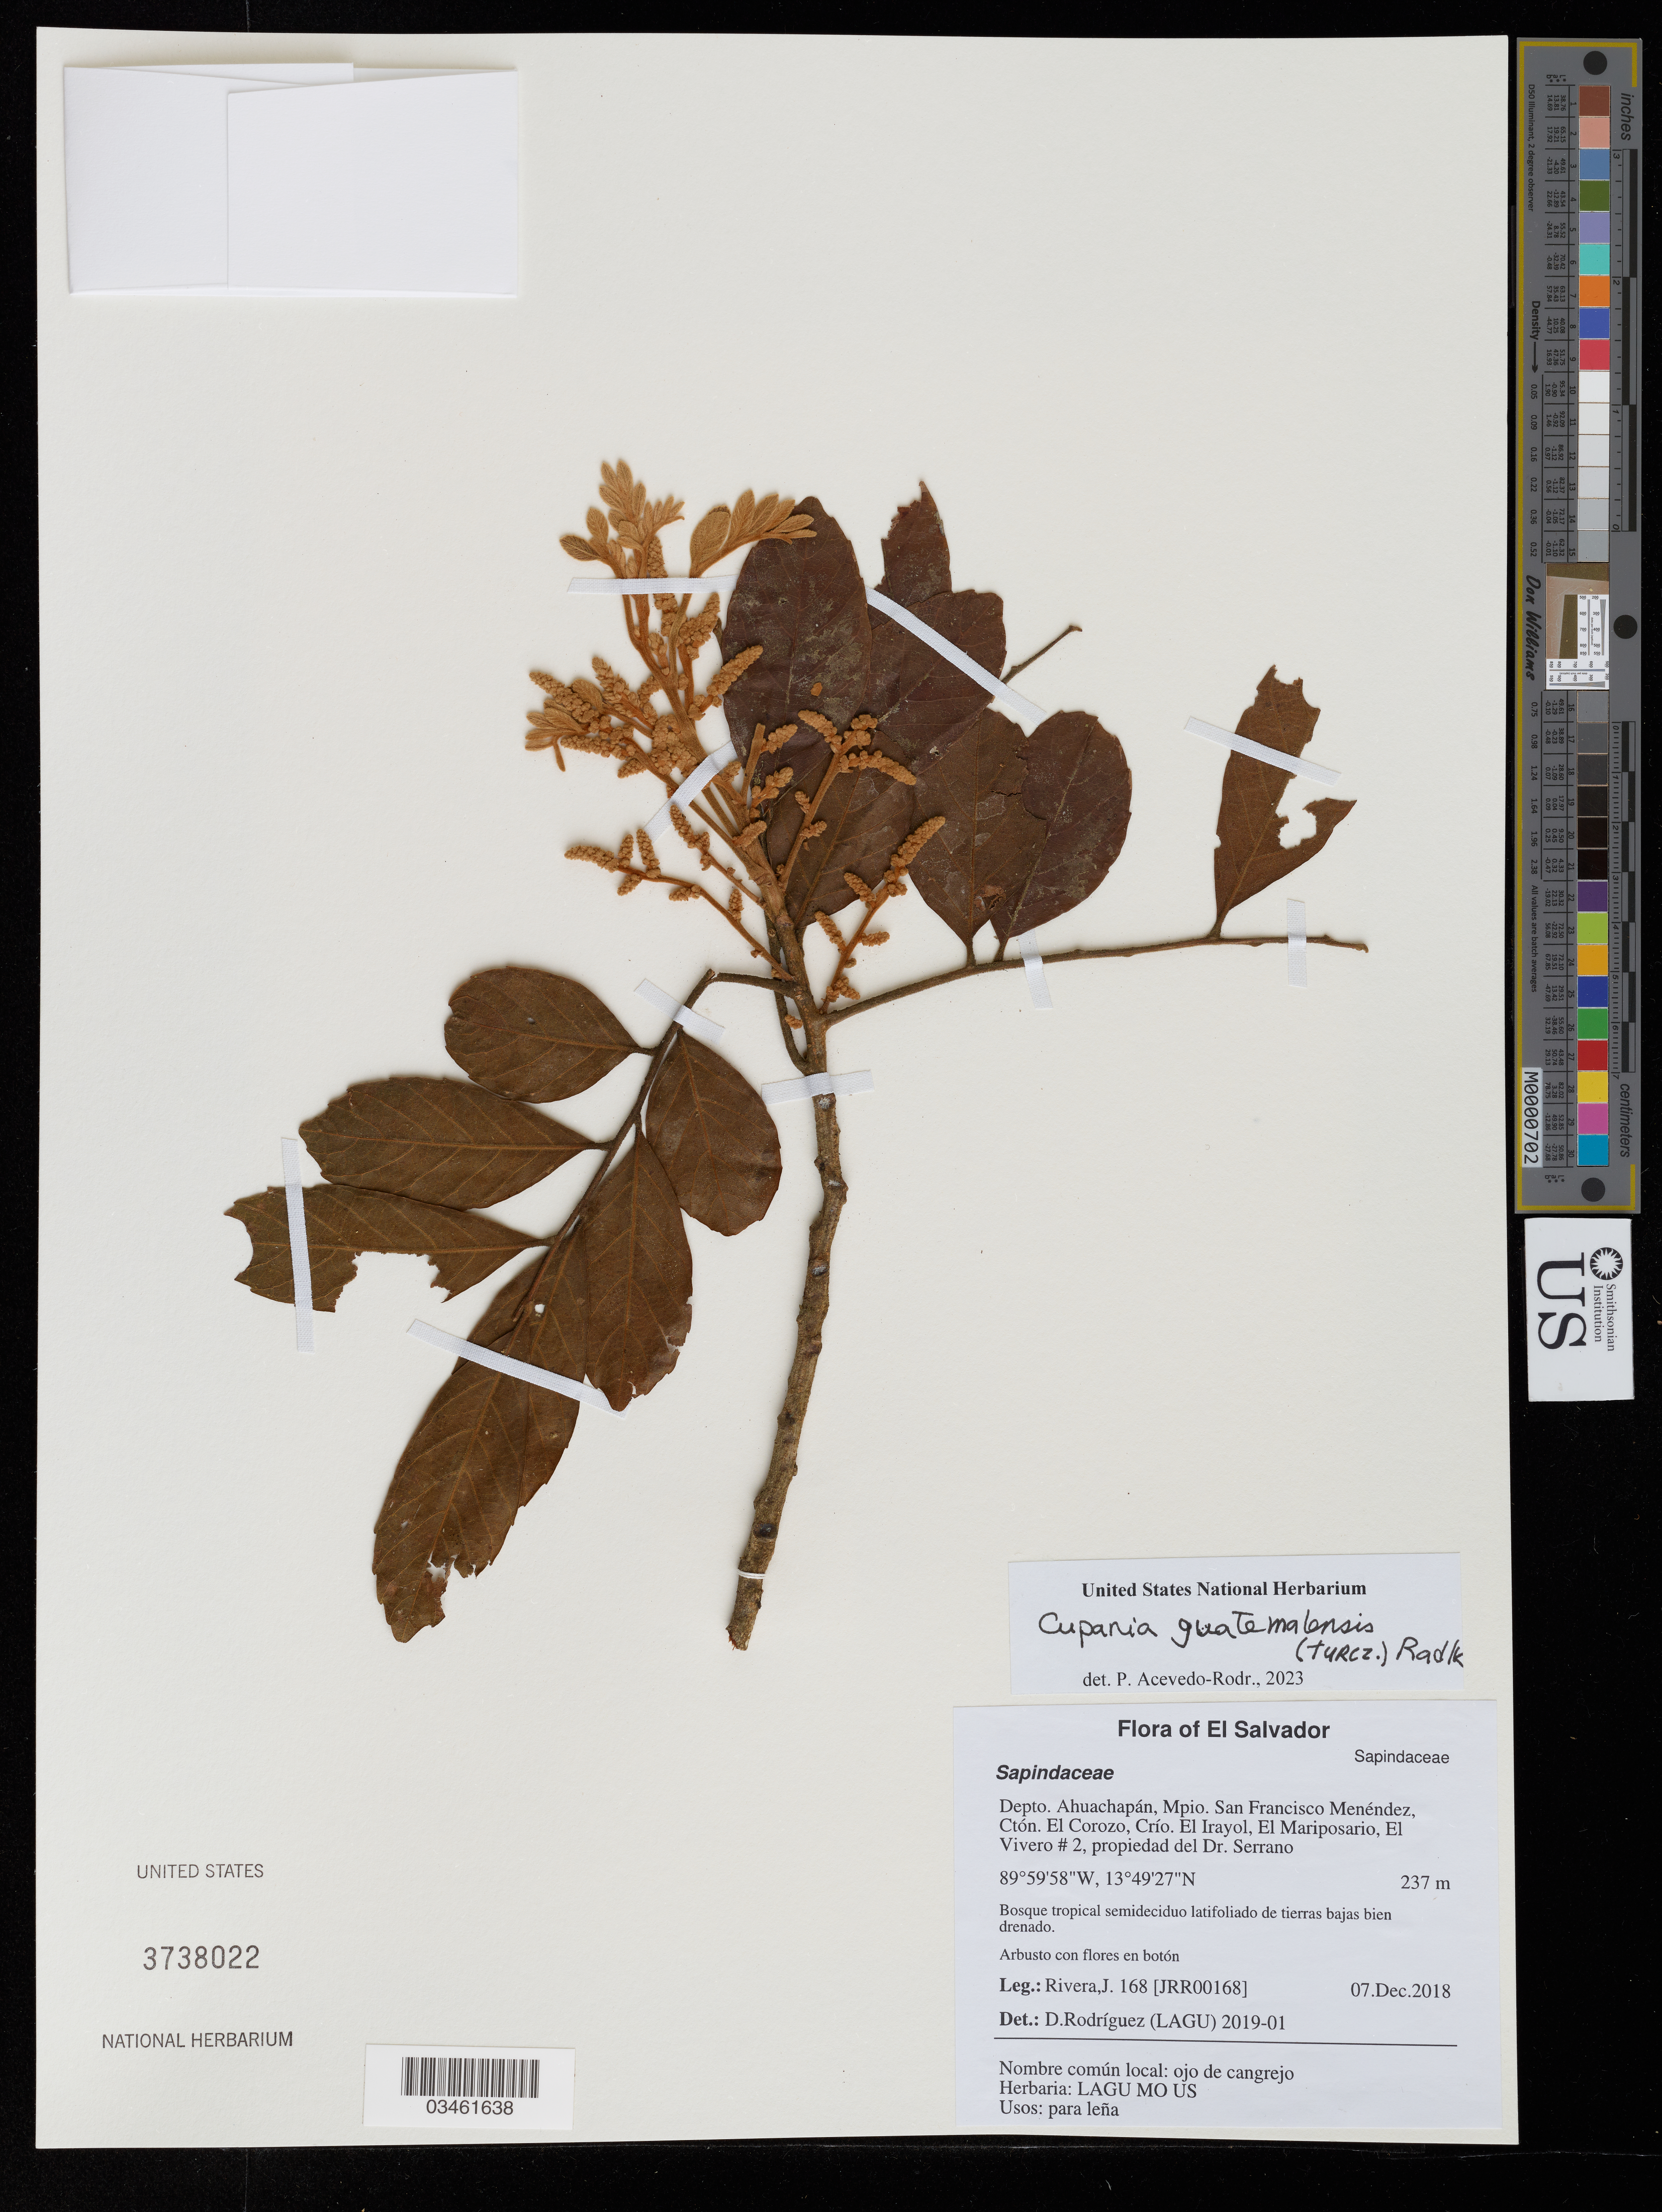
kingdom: Plantae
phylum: Tracheophyta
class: Magnoliopsida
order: Sapindales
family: Sapindaceae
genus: Cupania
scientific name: Cupania guatemalensis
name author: (Turcz.) Radlk.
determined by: Acevedo-Rodriguez, P., (US), Smithsonian Institution - National Museum of Natural History (UNITED STATES)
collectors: J. Rivera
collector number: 168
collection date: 2018-12-07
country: El Salvador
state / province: Ahuachapan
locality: Depto. Ahuachapán, Mpio. San Francisco Menéndez, Ctón. El Corozo, Crío. El Irayol, El Mariposario, El Vivero # 2, propiedad del Dr. Serrano.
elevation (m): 237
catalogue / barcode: US 3738022